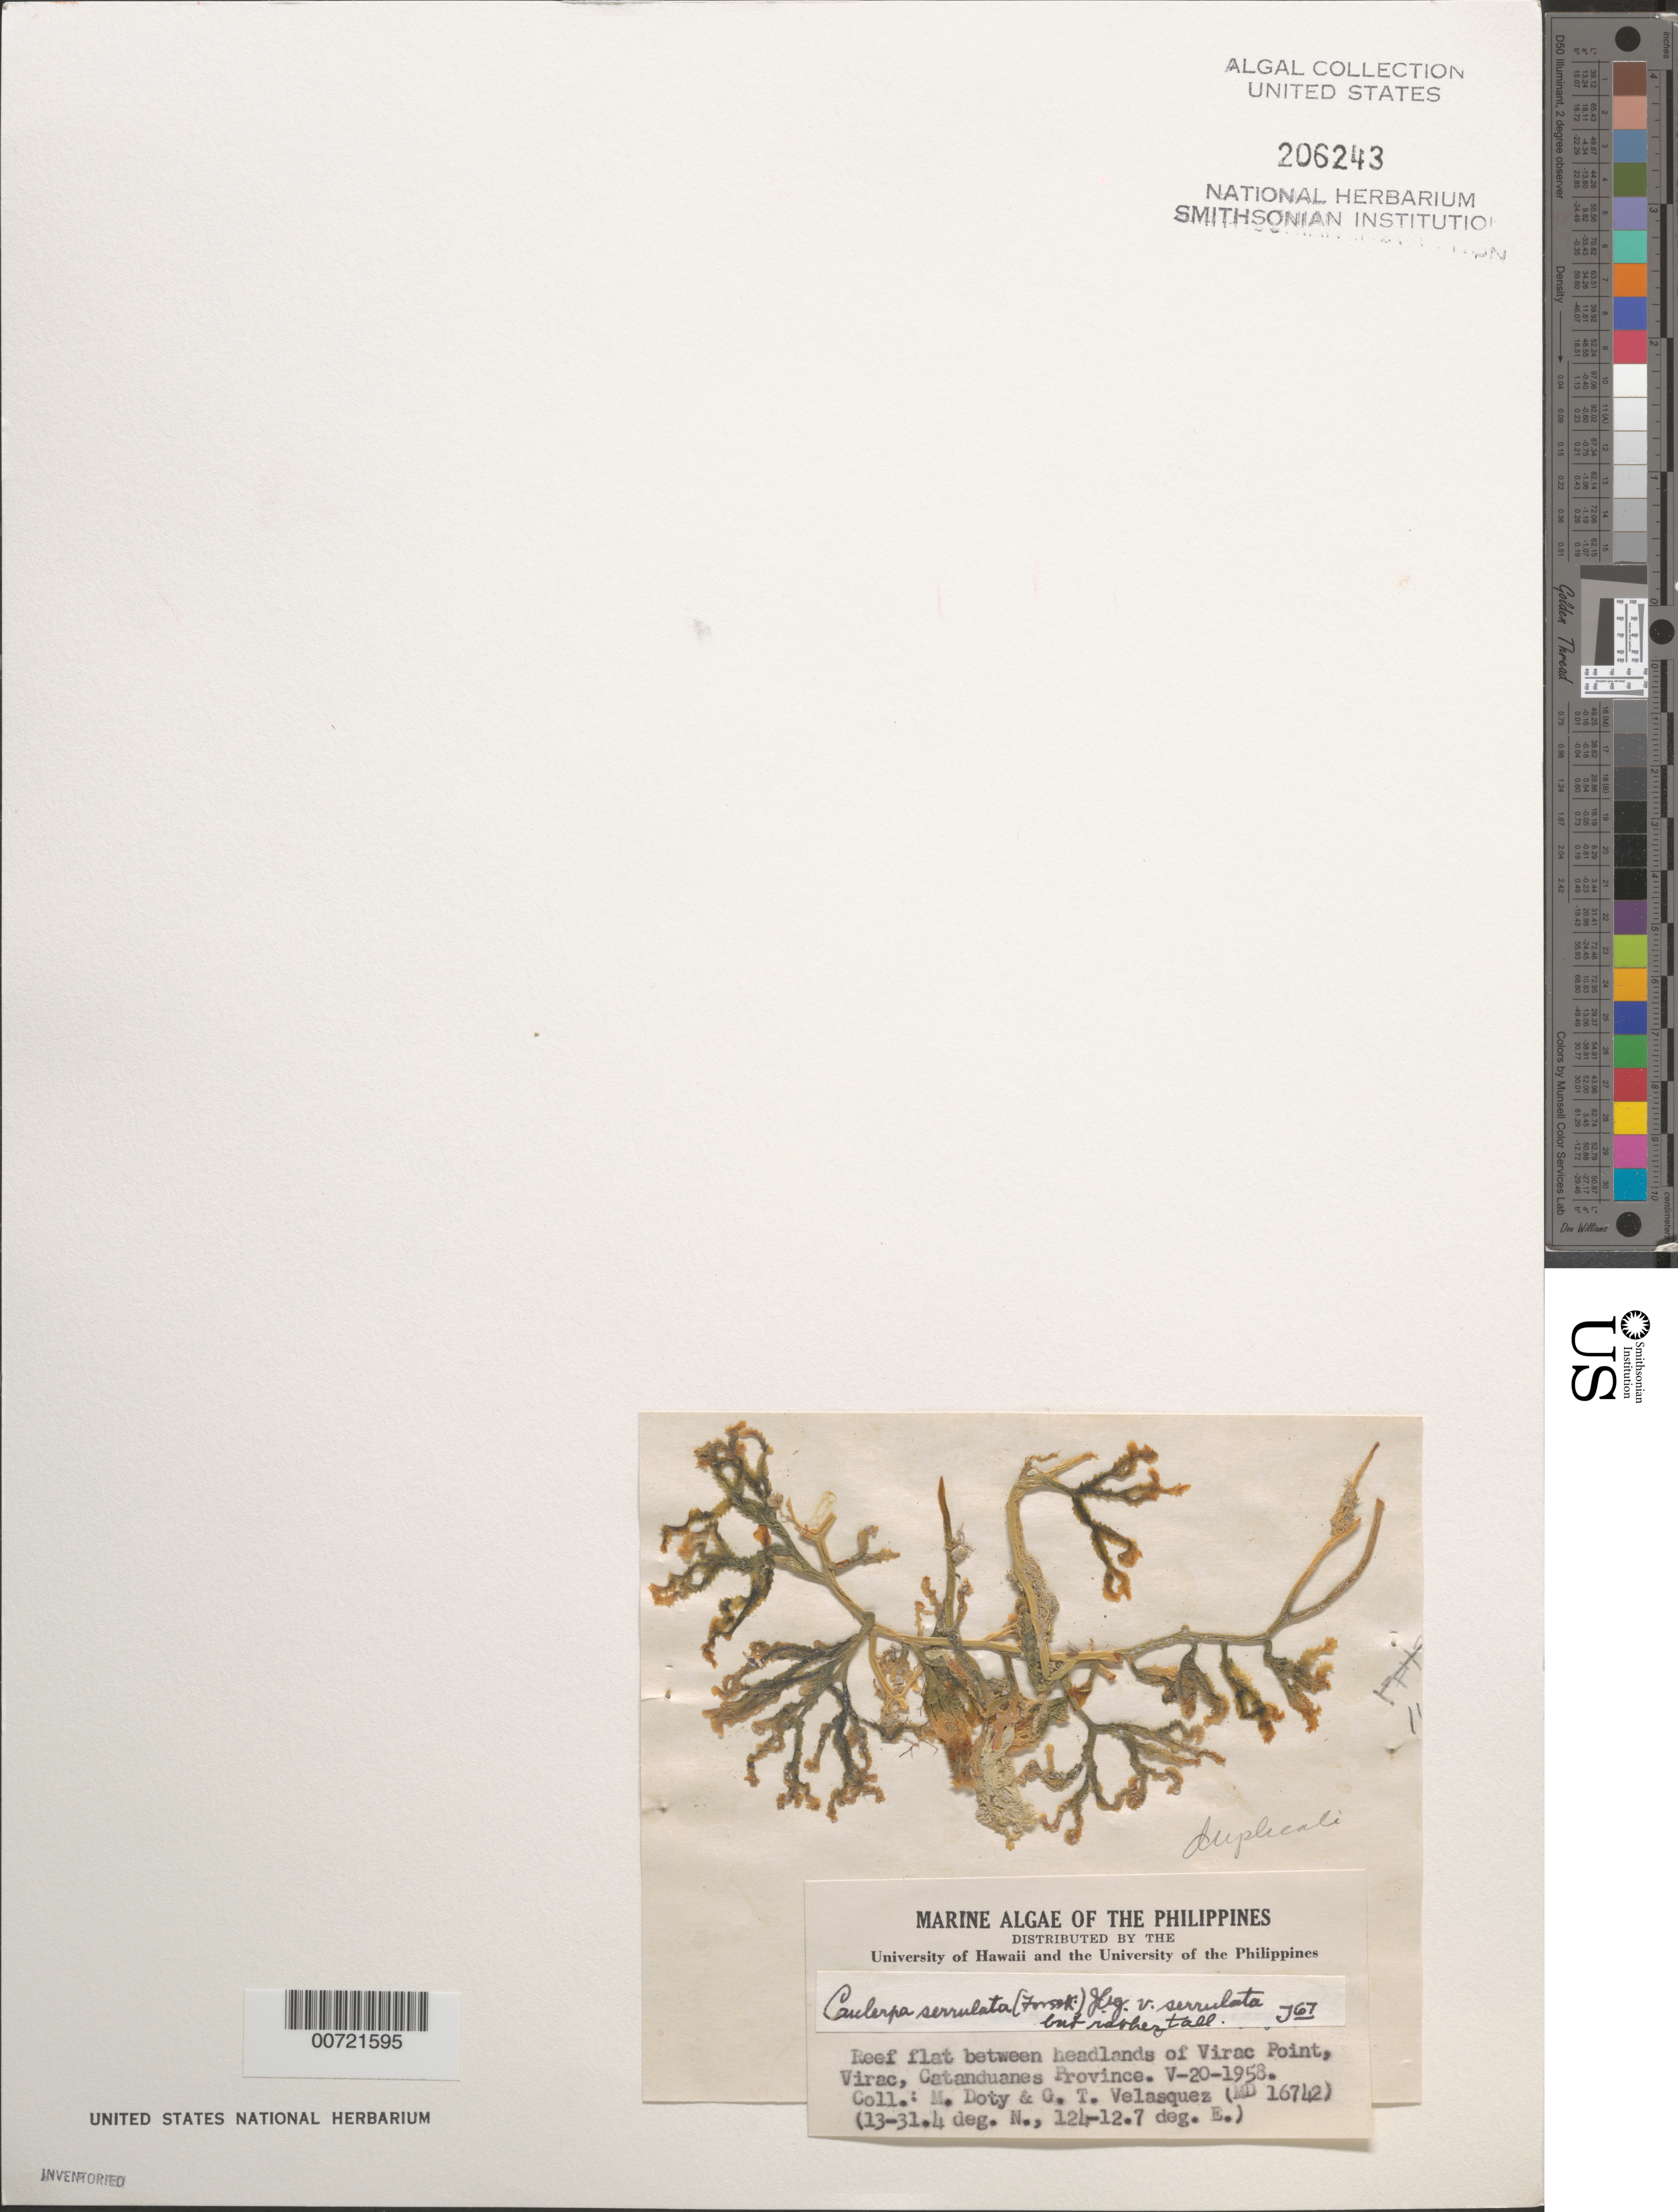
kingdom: Plantae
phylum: Chlorophyta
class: Ulvophyceae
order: Bryopsidales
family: Caulerpaceae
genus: Caulerpa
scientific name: Caulerpa serrulata var. serrulata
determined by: Taylor, William R.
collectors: M. S. Doty & G. Velasquez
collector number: MSD 16742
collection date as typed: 20 May 1958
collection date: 1958-05-20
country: Philippines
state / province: Bicol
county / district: Catanduanes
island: Catanduanes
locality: Reef flat between headlands of Virac Point, Virac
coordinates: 13-31.4 deg. N., 124-12.7 deg. E.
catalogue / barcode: US 206243